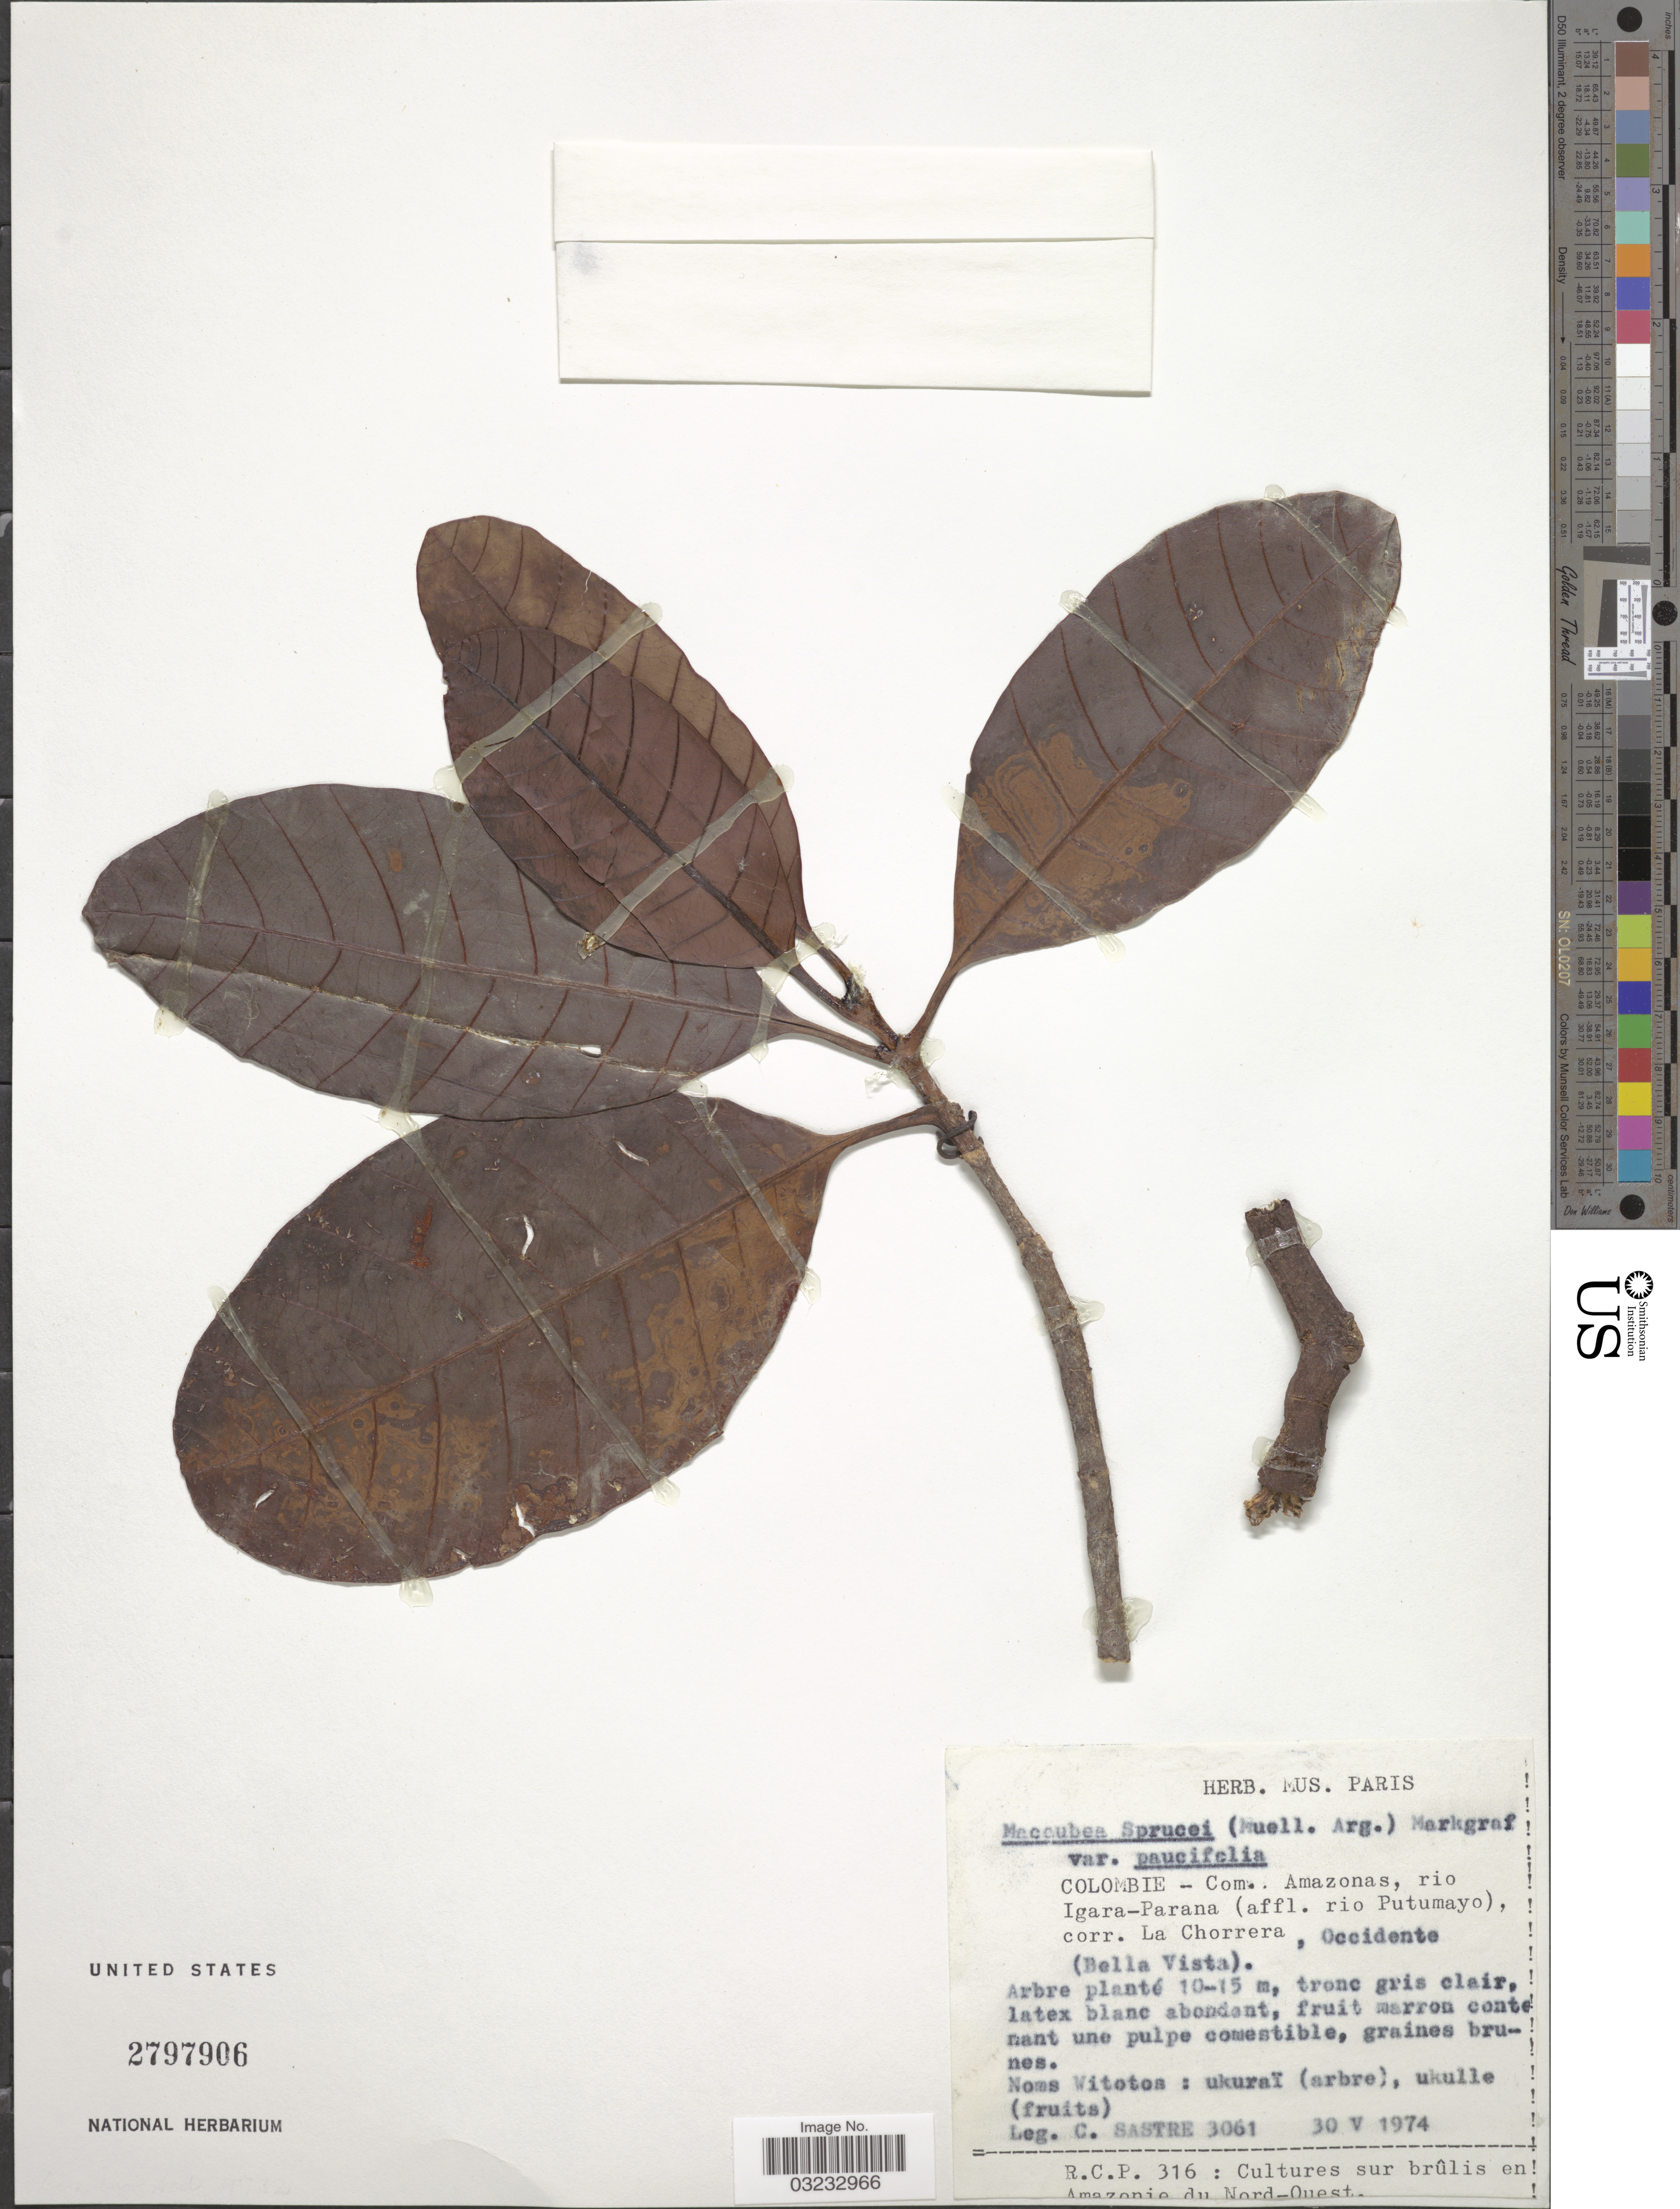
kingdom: Plantae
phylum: Tracheophyta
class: Magnoliopsida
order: Gentianales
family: Apocynaceae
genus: Macoubea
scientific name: Macoubea sprucei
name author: (Müll. Arg.) Markgr.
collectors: C. Sastre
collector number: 3061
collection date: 1974-05-30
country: Colombia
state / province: Amazônas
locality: Com. Amazonas, rio Igara-Parana (affl. rio Putumayo), corr. La Chorrera, Occidente (Bella Vista).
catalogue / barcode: US 2797906